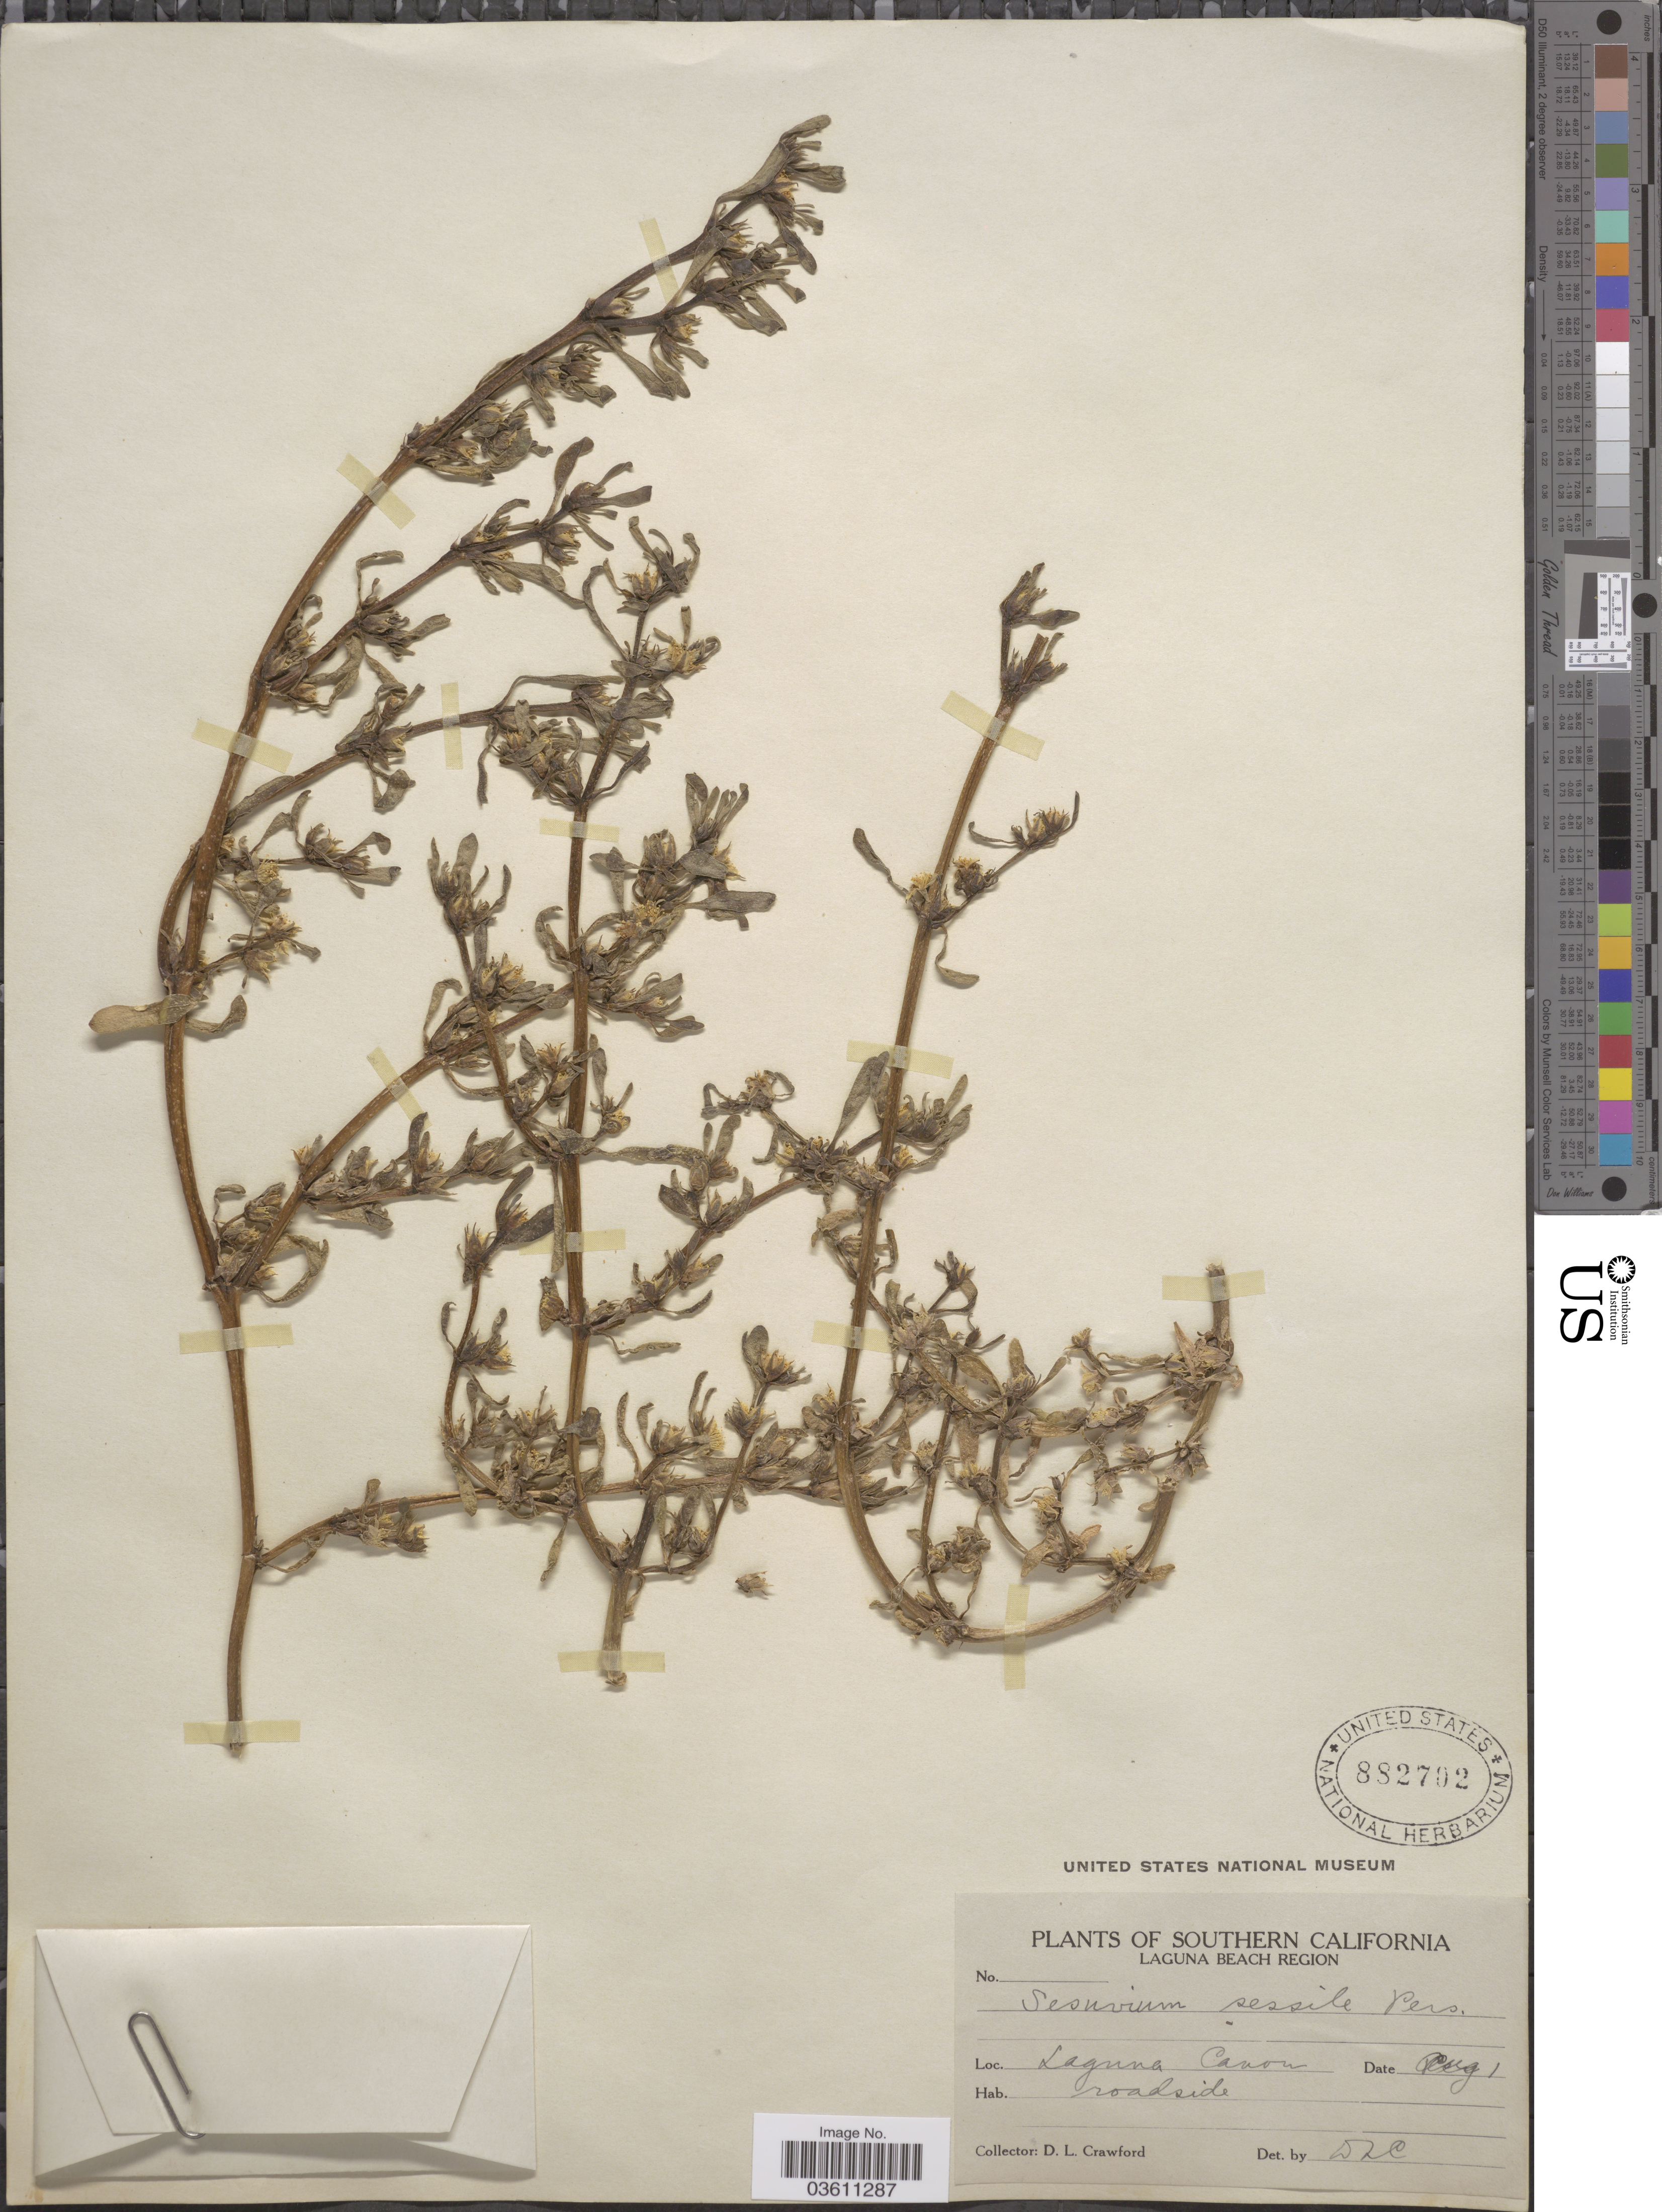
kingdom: Plantae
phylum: Tracheophyta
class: Magnoliopsida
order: Caryophyllales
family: Aizoaceae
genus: Sesuvium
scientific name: Sesuvium revolutifolium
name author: Ortega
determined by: Strong, Mark T., (BOT), Smithsonian Institution - National Museum of Natural History (UNITED STATES)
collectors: D. L. Crawford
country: United States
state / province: California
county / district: Orange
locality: Southern California. Laguna Beach Region. Laguna Canon.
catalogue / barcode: US 882702